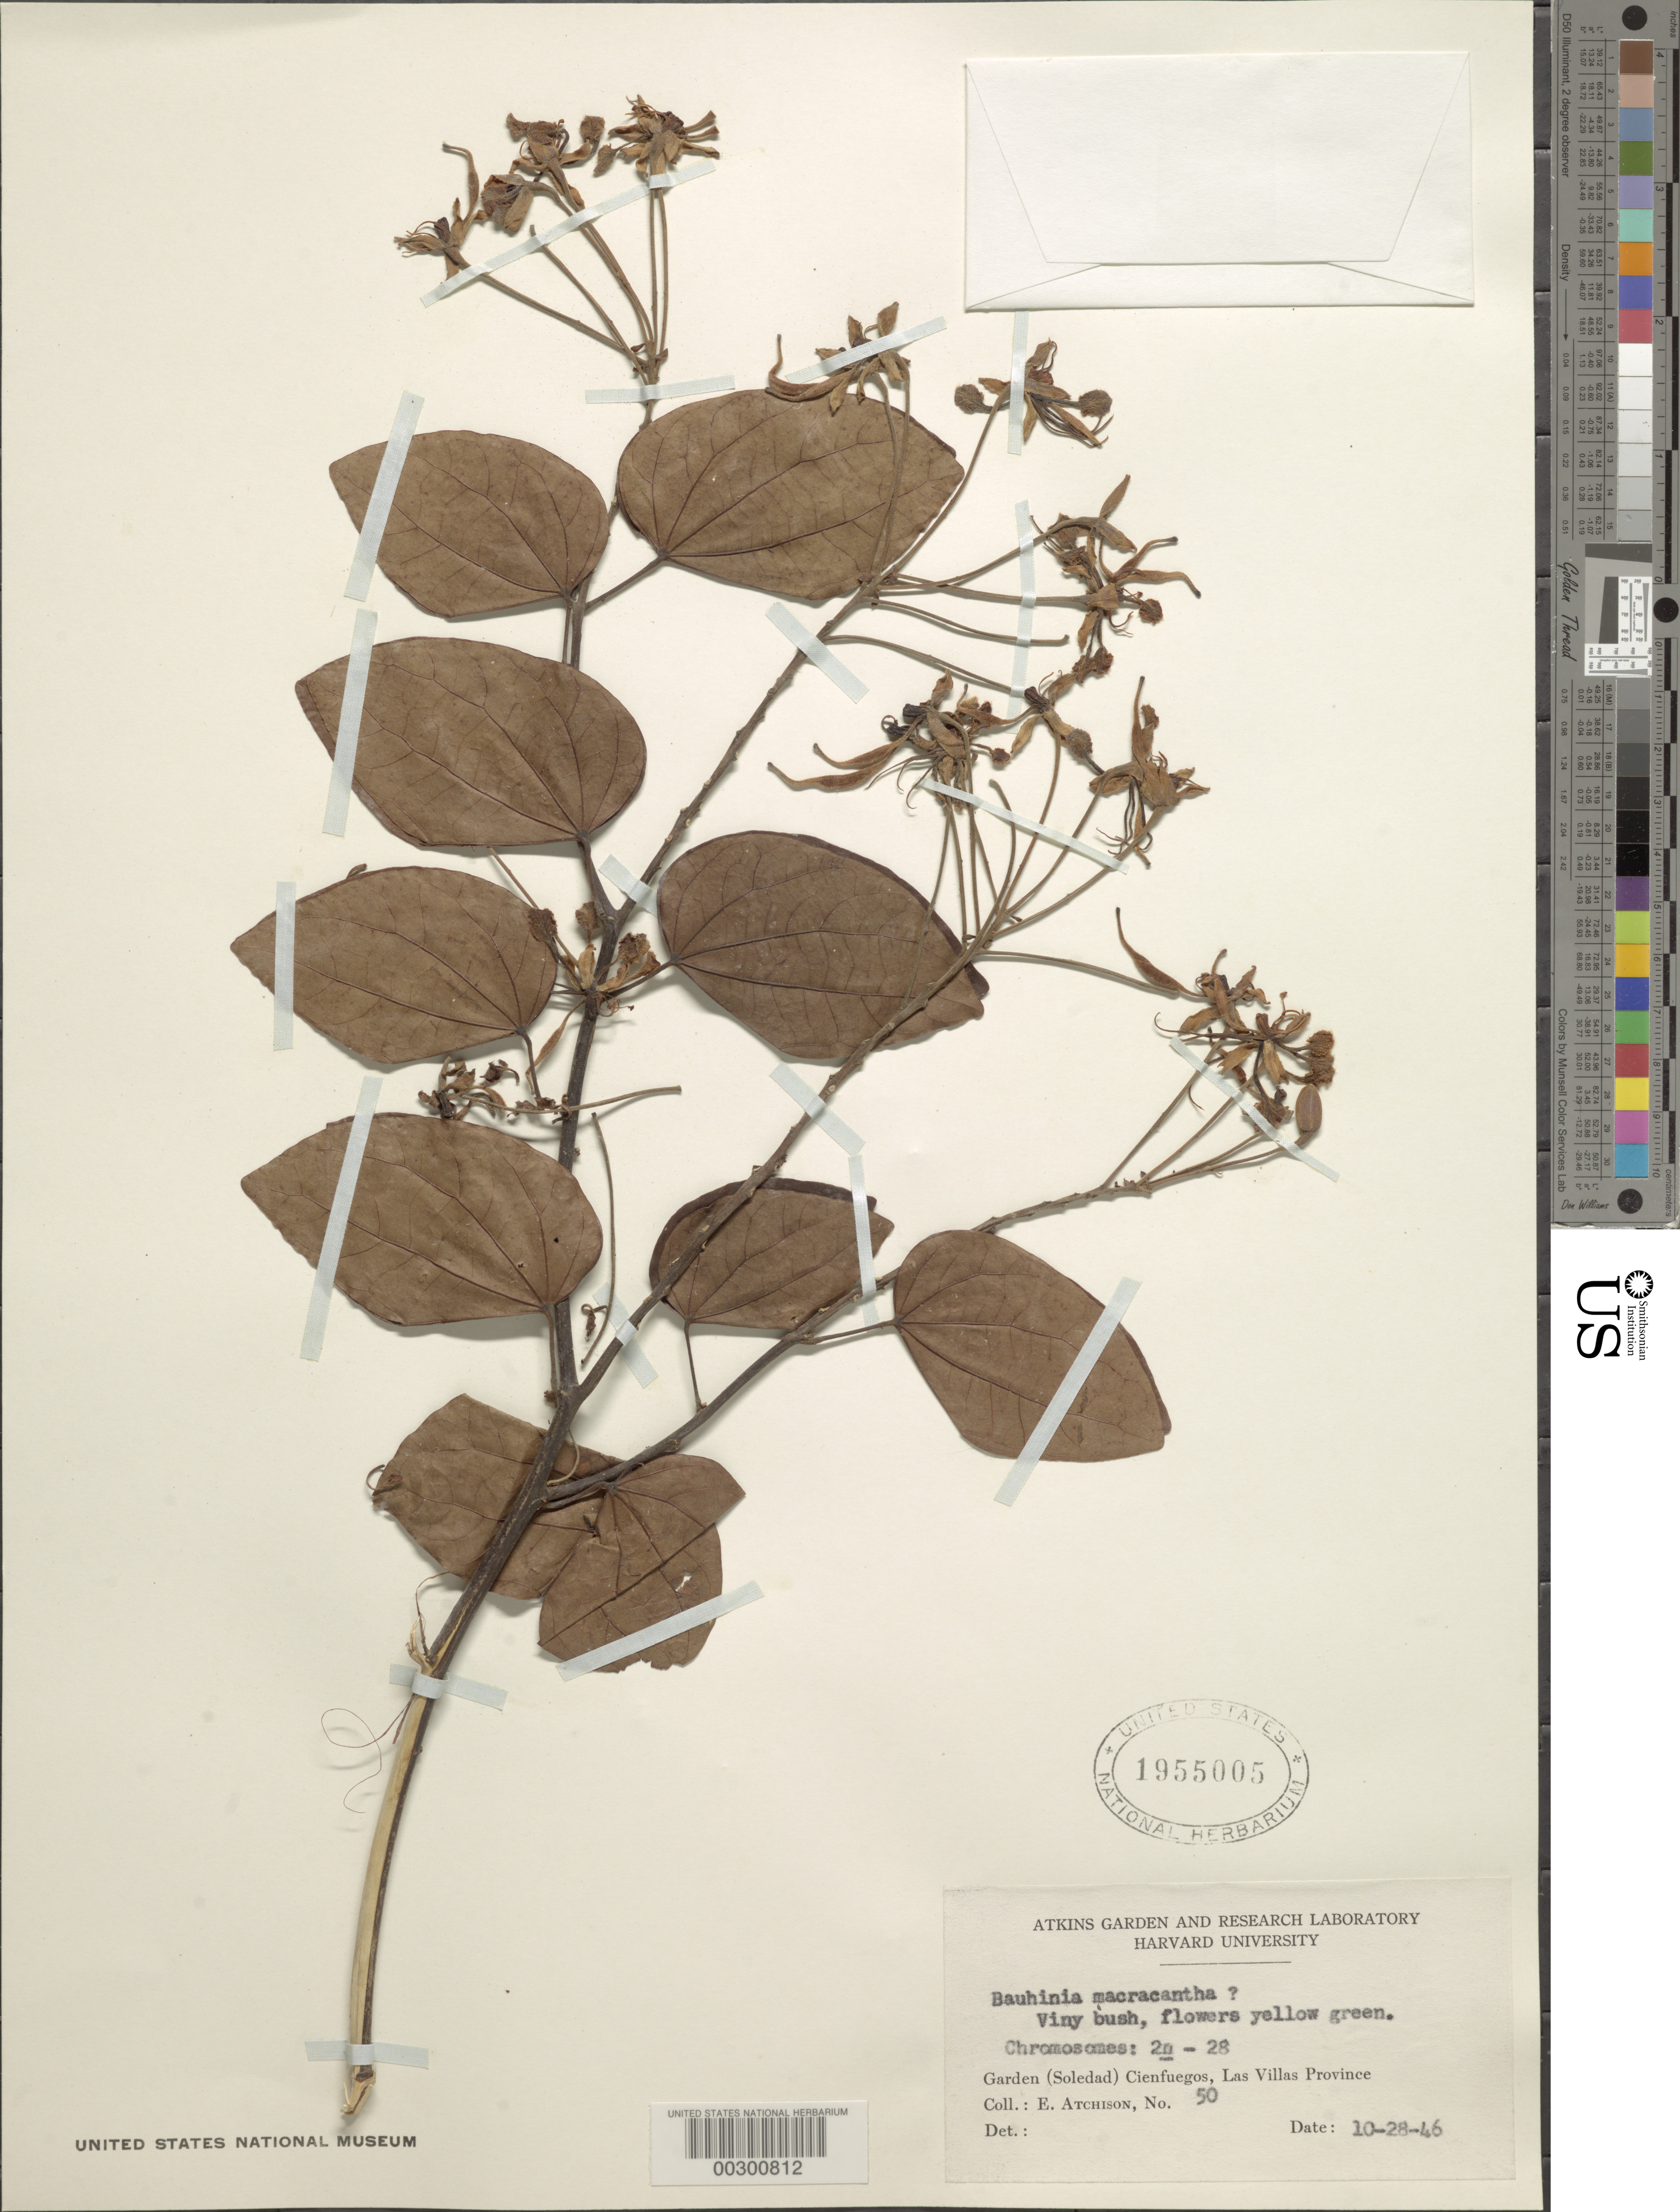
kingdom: Plantae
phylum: Tracheophyta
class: Magnoliopsida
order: Fabales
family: Fabaceae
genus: Bauhinia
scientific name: Bauhinia macranthera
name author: Benth. ex Hemsl.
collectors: E. Atchison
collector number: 50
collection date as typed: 28 Oct 1946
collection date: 1946-10-28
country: Cuba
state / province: Las Villas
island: Greater Antilles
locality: Garden, soledad, cienfuegos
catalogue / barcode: US 1955005